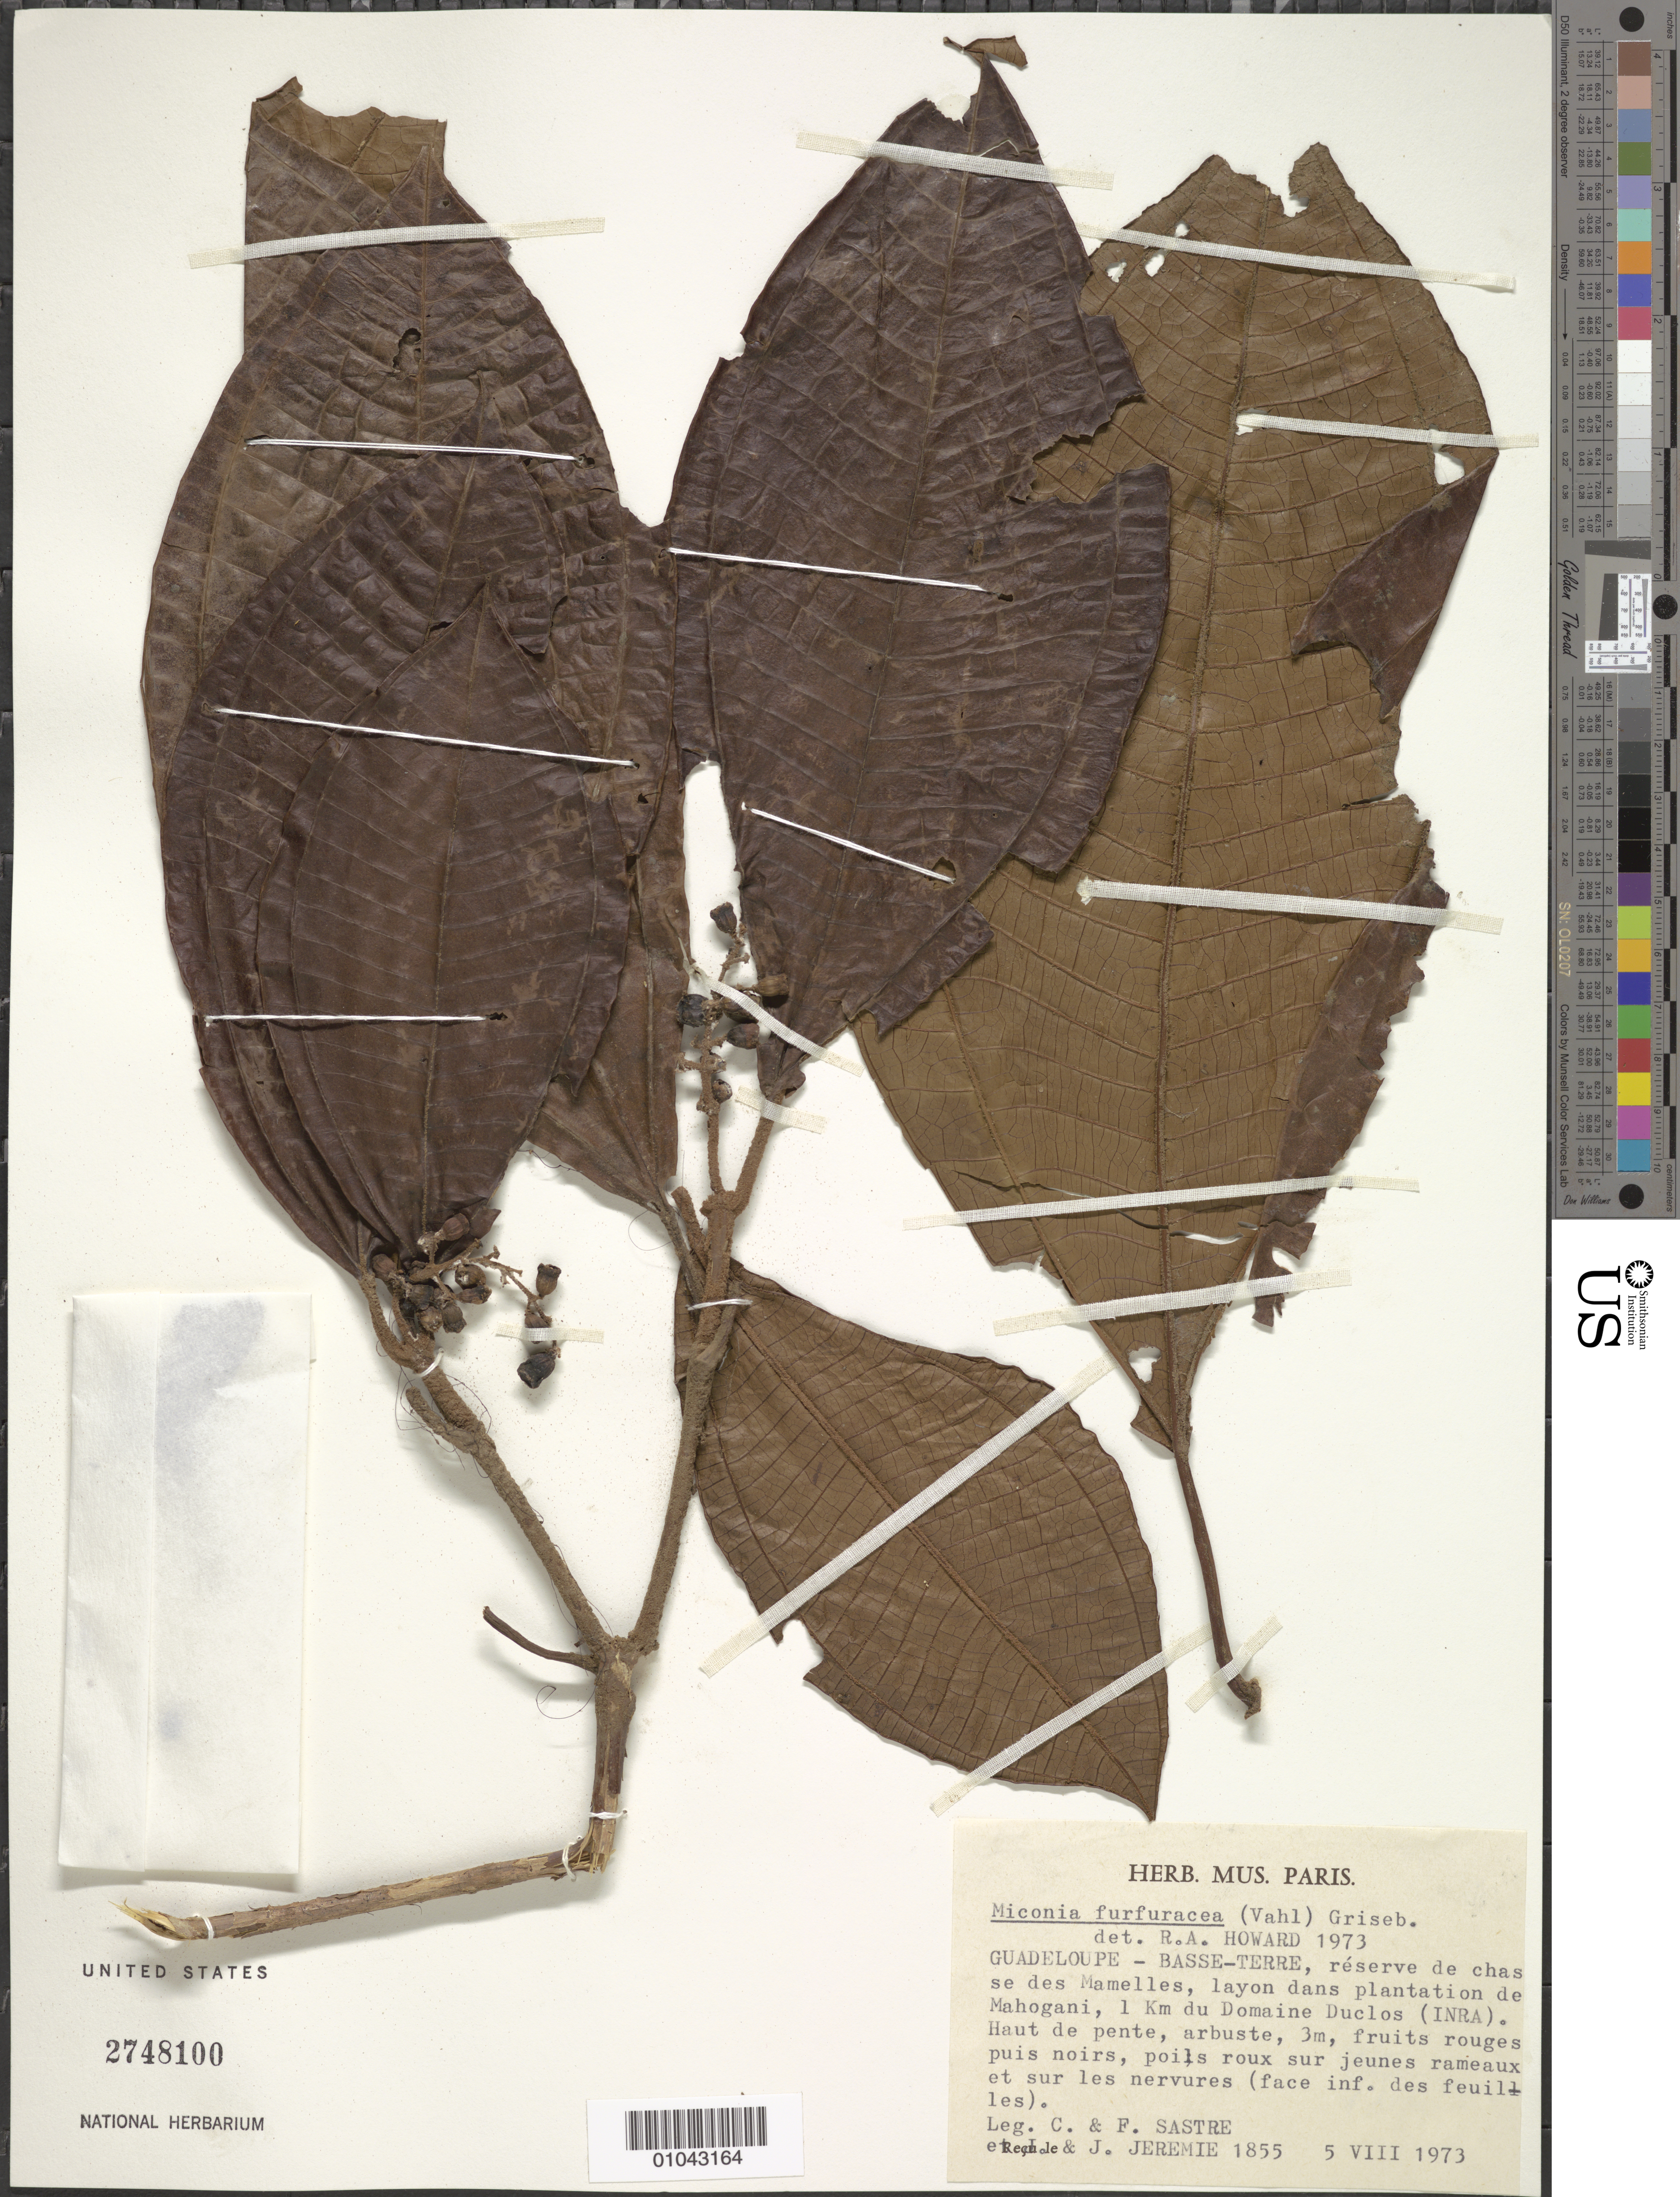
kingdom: Plantae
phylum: Tracheophyta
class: Magnoliopsida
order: Myrtales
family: Melastomataceae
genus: Miconia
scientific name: Miconia furfuracea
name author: (Vahl) Griseb.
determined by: Howard, R. A.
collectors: C. H. L. Sastre, F. Sastre & J. Jérémie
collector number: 1855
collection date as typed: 05 Aug 1973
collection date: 1973-08-05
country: Guadeloupe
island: Basse Terre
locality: Réserve de Chasse des Mamelles, layon dans plantation de Mahogani, 1 km du Domaine Duclos (INRA)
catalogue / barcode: US 2748100